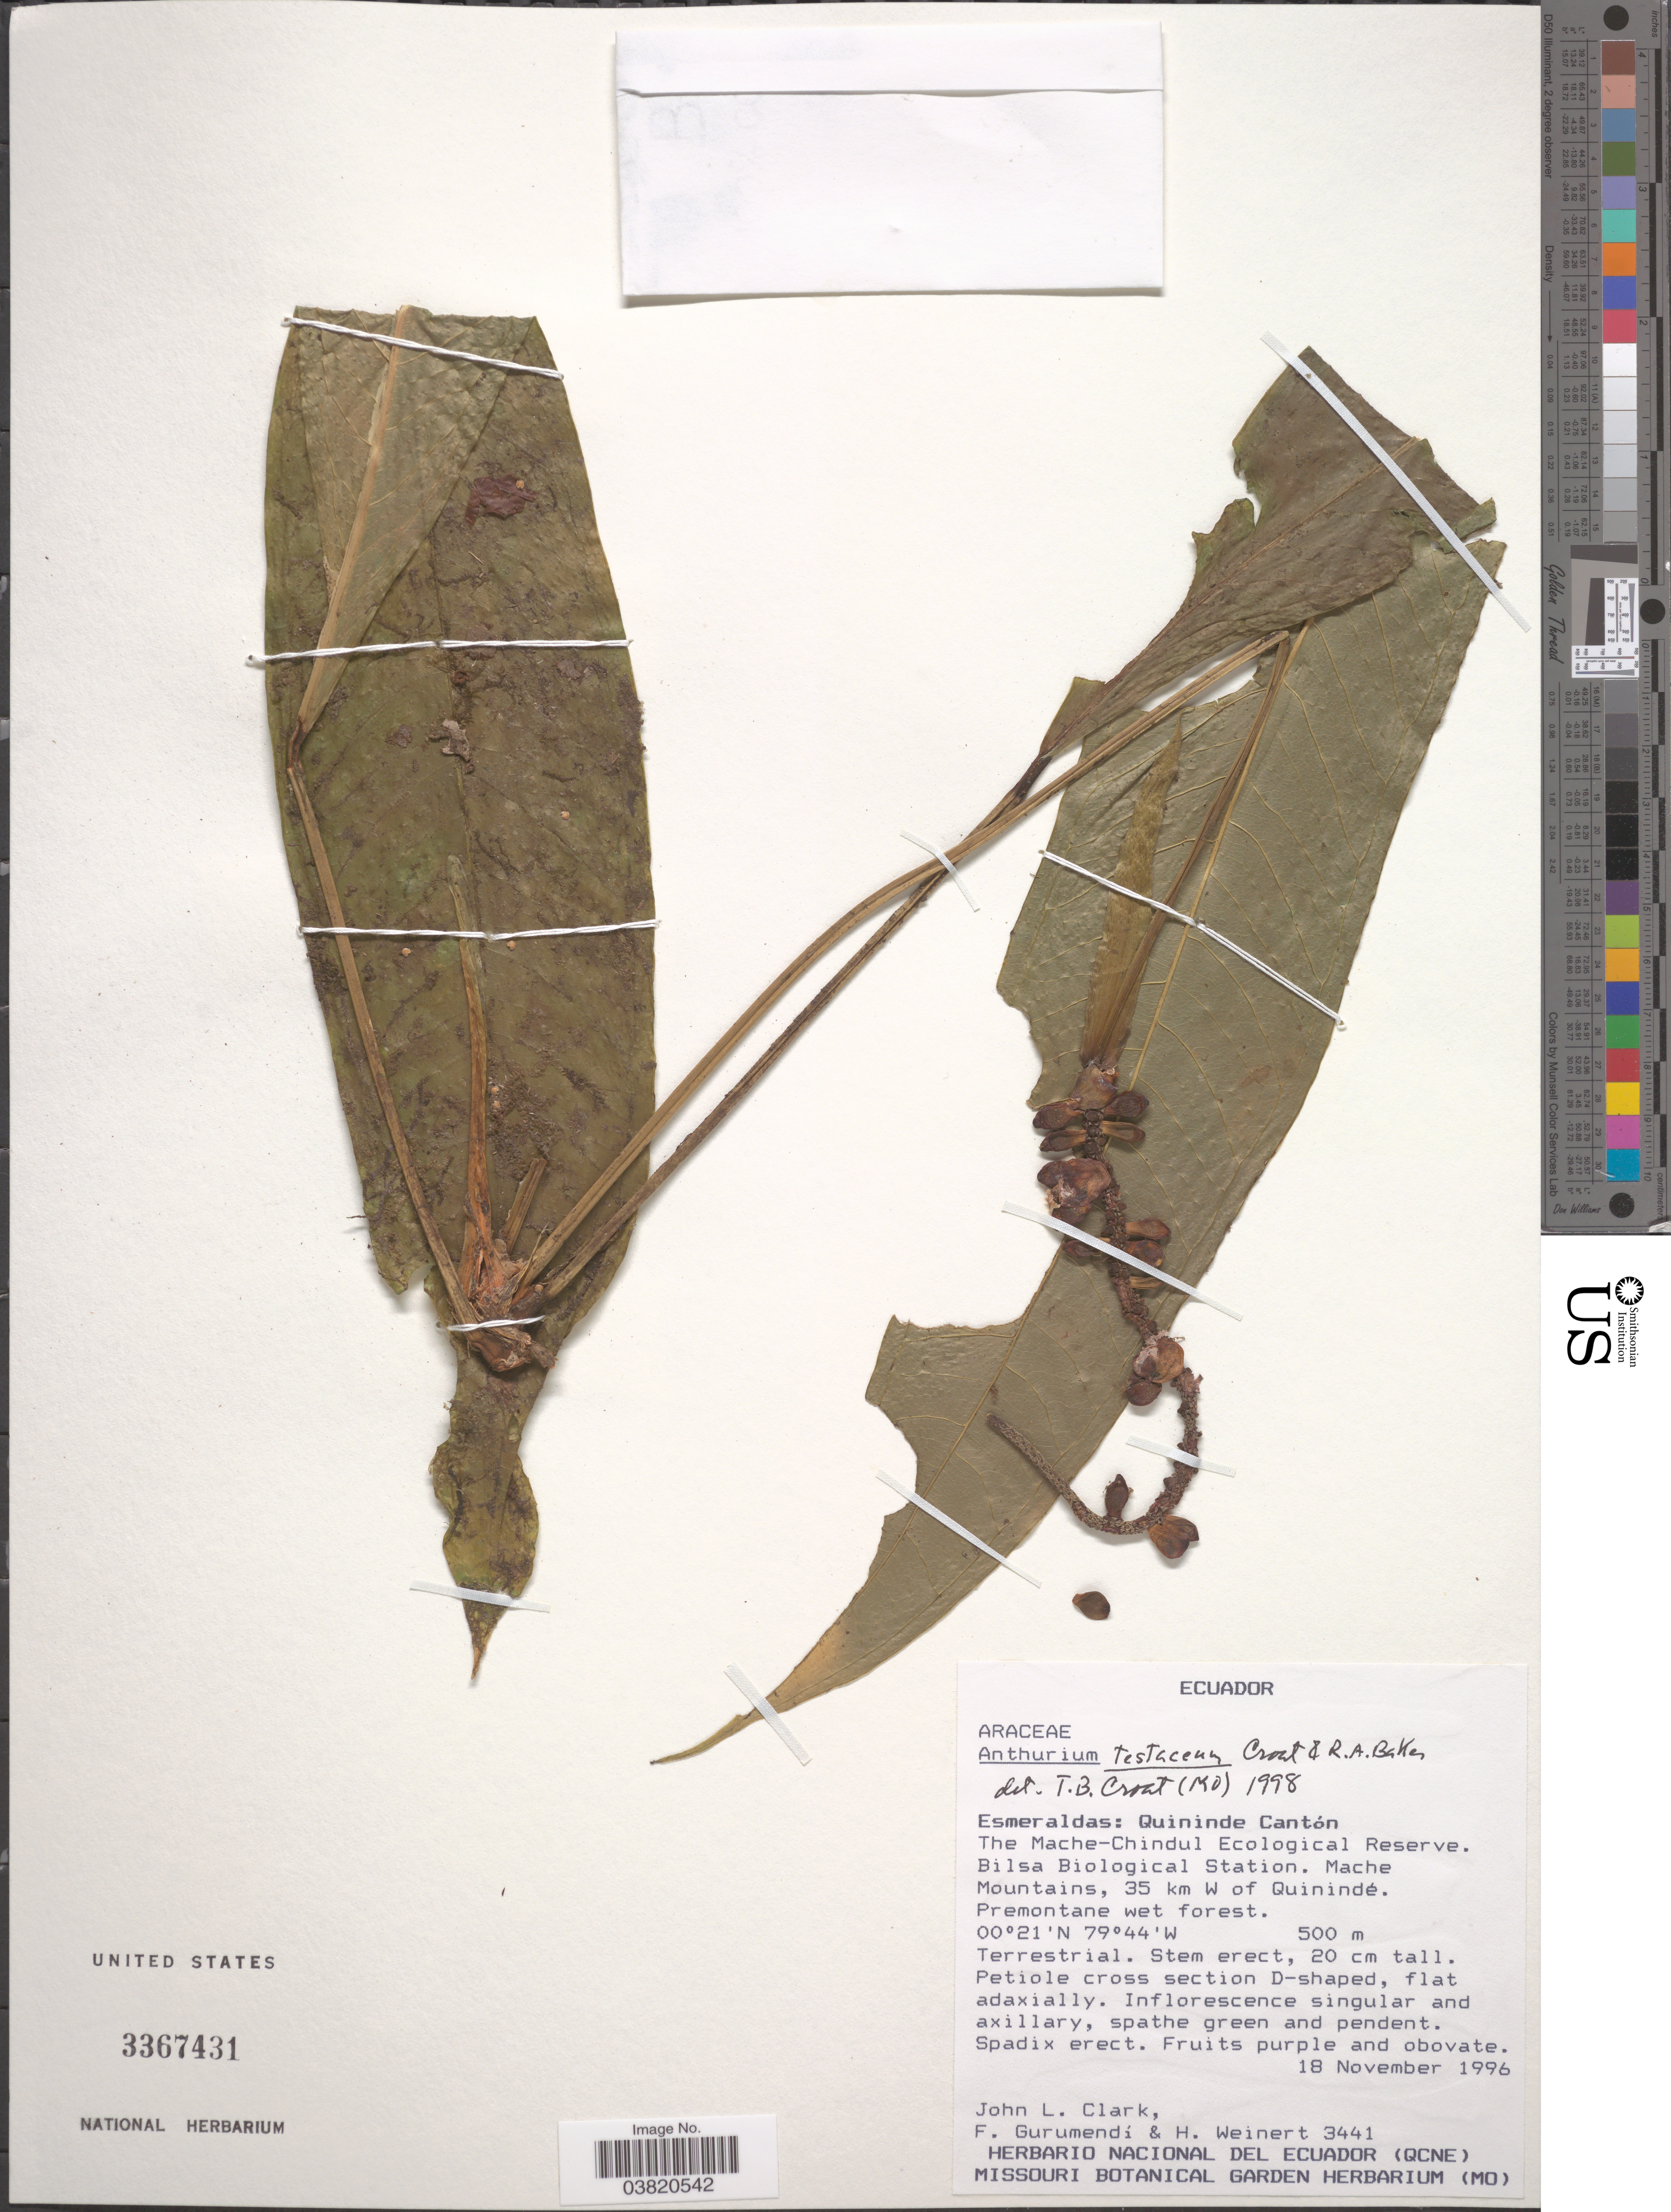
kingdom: Plantae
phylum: Tracheophyta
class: Liliopsida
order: Alismatales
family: Araceae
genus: Anthurium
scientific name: Anthurium testaceum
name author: Croat & R.A. Baker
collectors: J. L. Clark, F. Gurumendí & H. Weinert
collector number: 3441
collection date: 1996-11-18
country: Ecuador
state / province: Esmeraldas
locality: Quininde Cantón. The Mache-Chindul Ecological Reserve. Bilsa Biological Station. Mache Mountains, 35 km W of Quinindé.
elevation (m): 500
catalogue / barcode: US 3367431